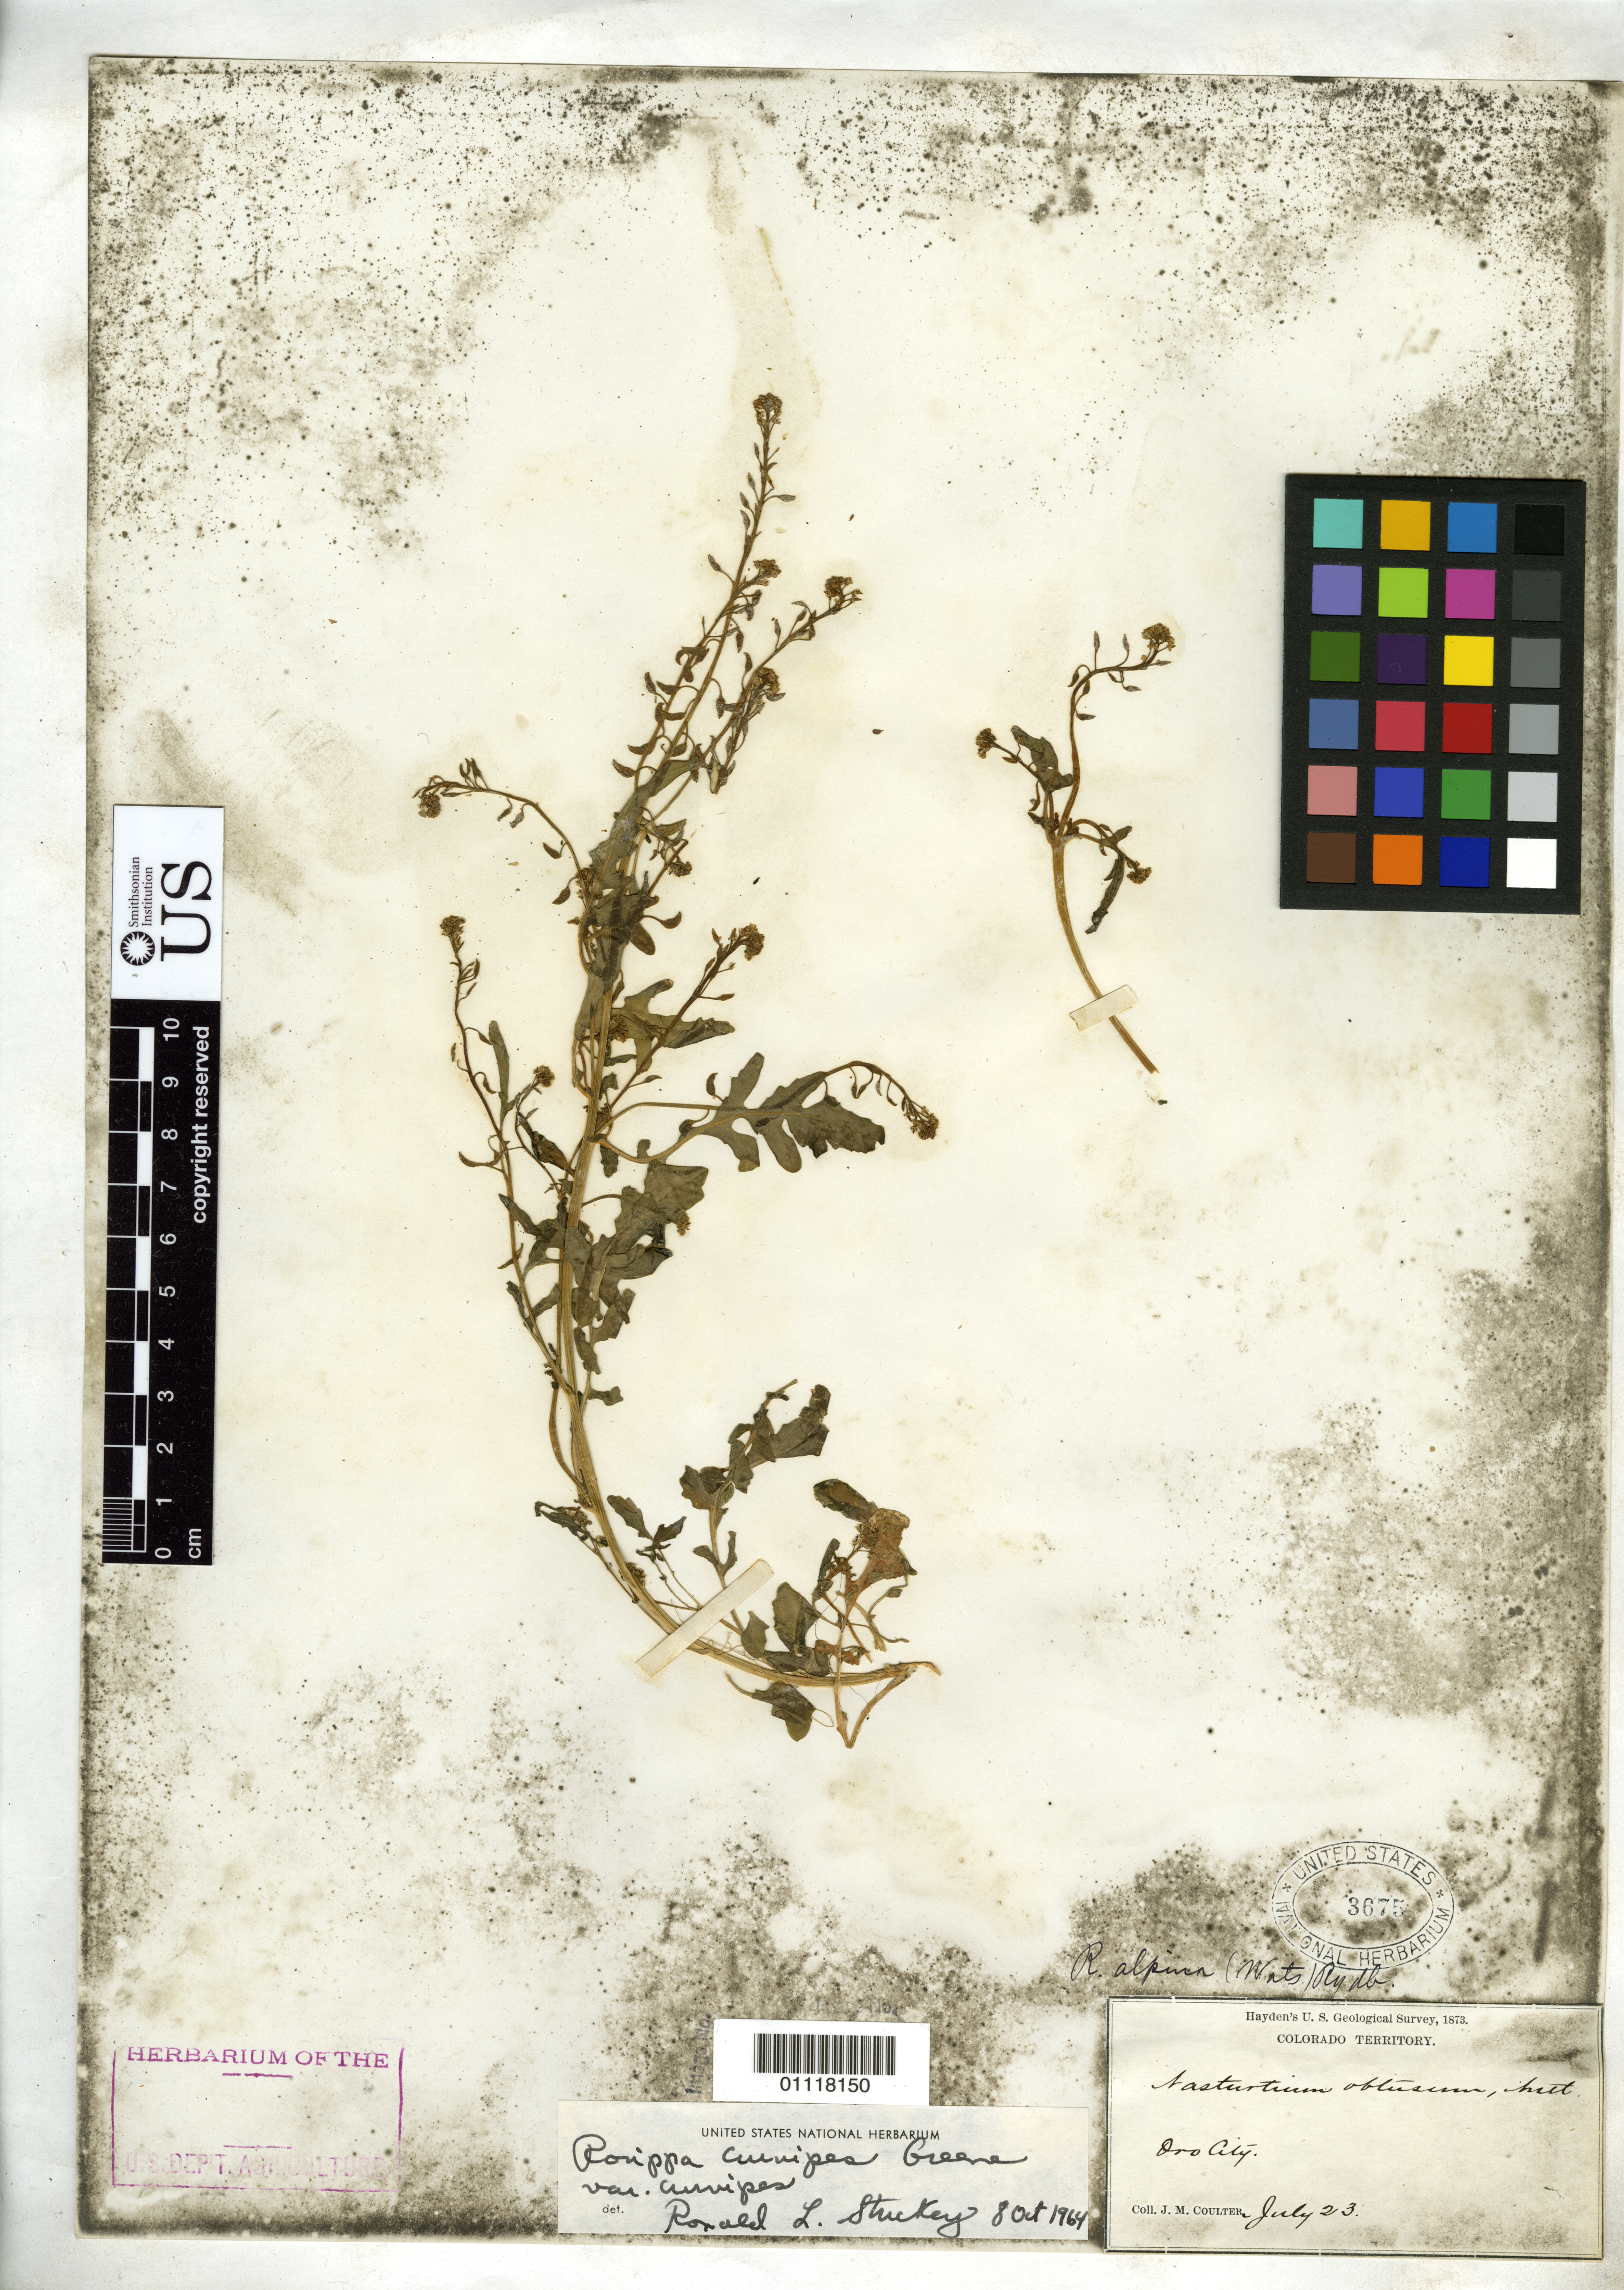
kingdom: Plantae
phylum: Tracheophyta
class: Magnoliopsida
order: Brassicales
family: Brassicaceae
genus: Rorippa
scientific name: Rorippa curvipes var. curvipes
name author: Greene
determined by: Stuckey, R. L.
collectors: J. M. Coulter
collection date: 1873-07-23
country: United States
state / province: Colorado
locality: Oro City.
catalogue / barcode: US 3675